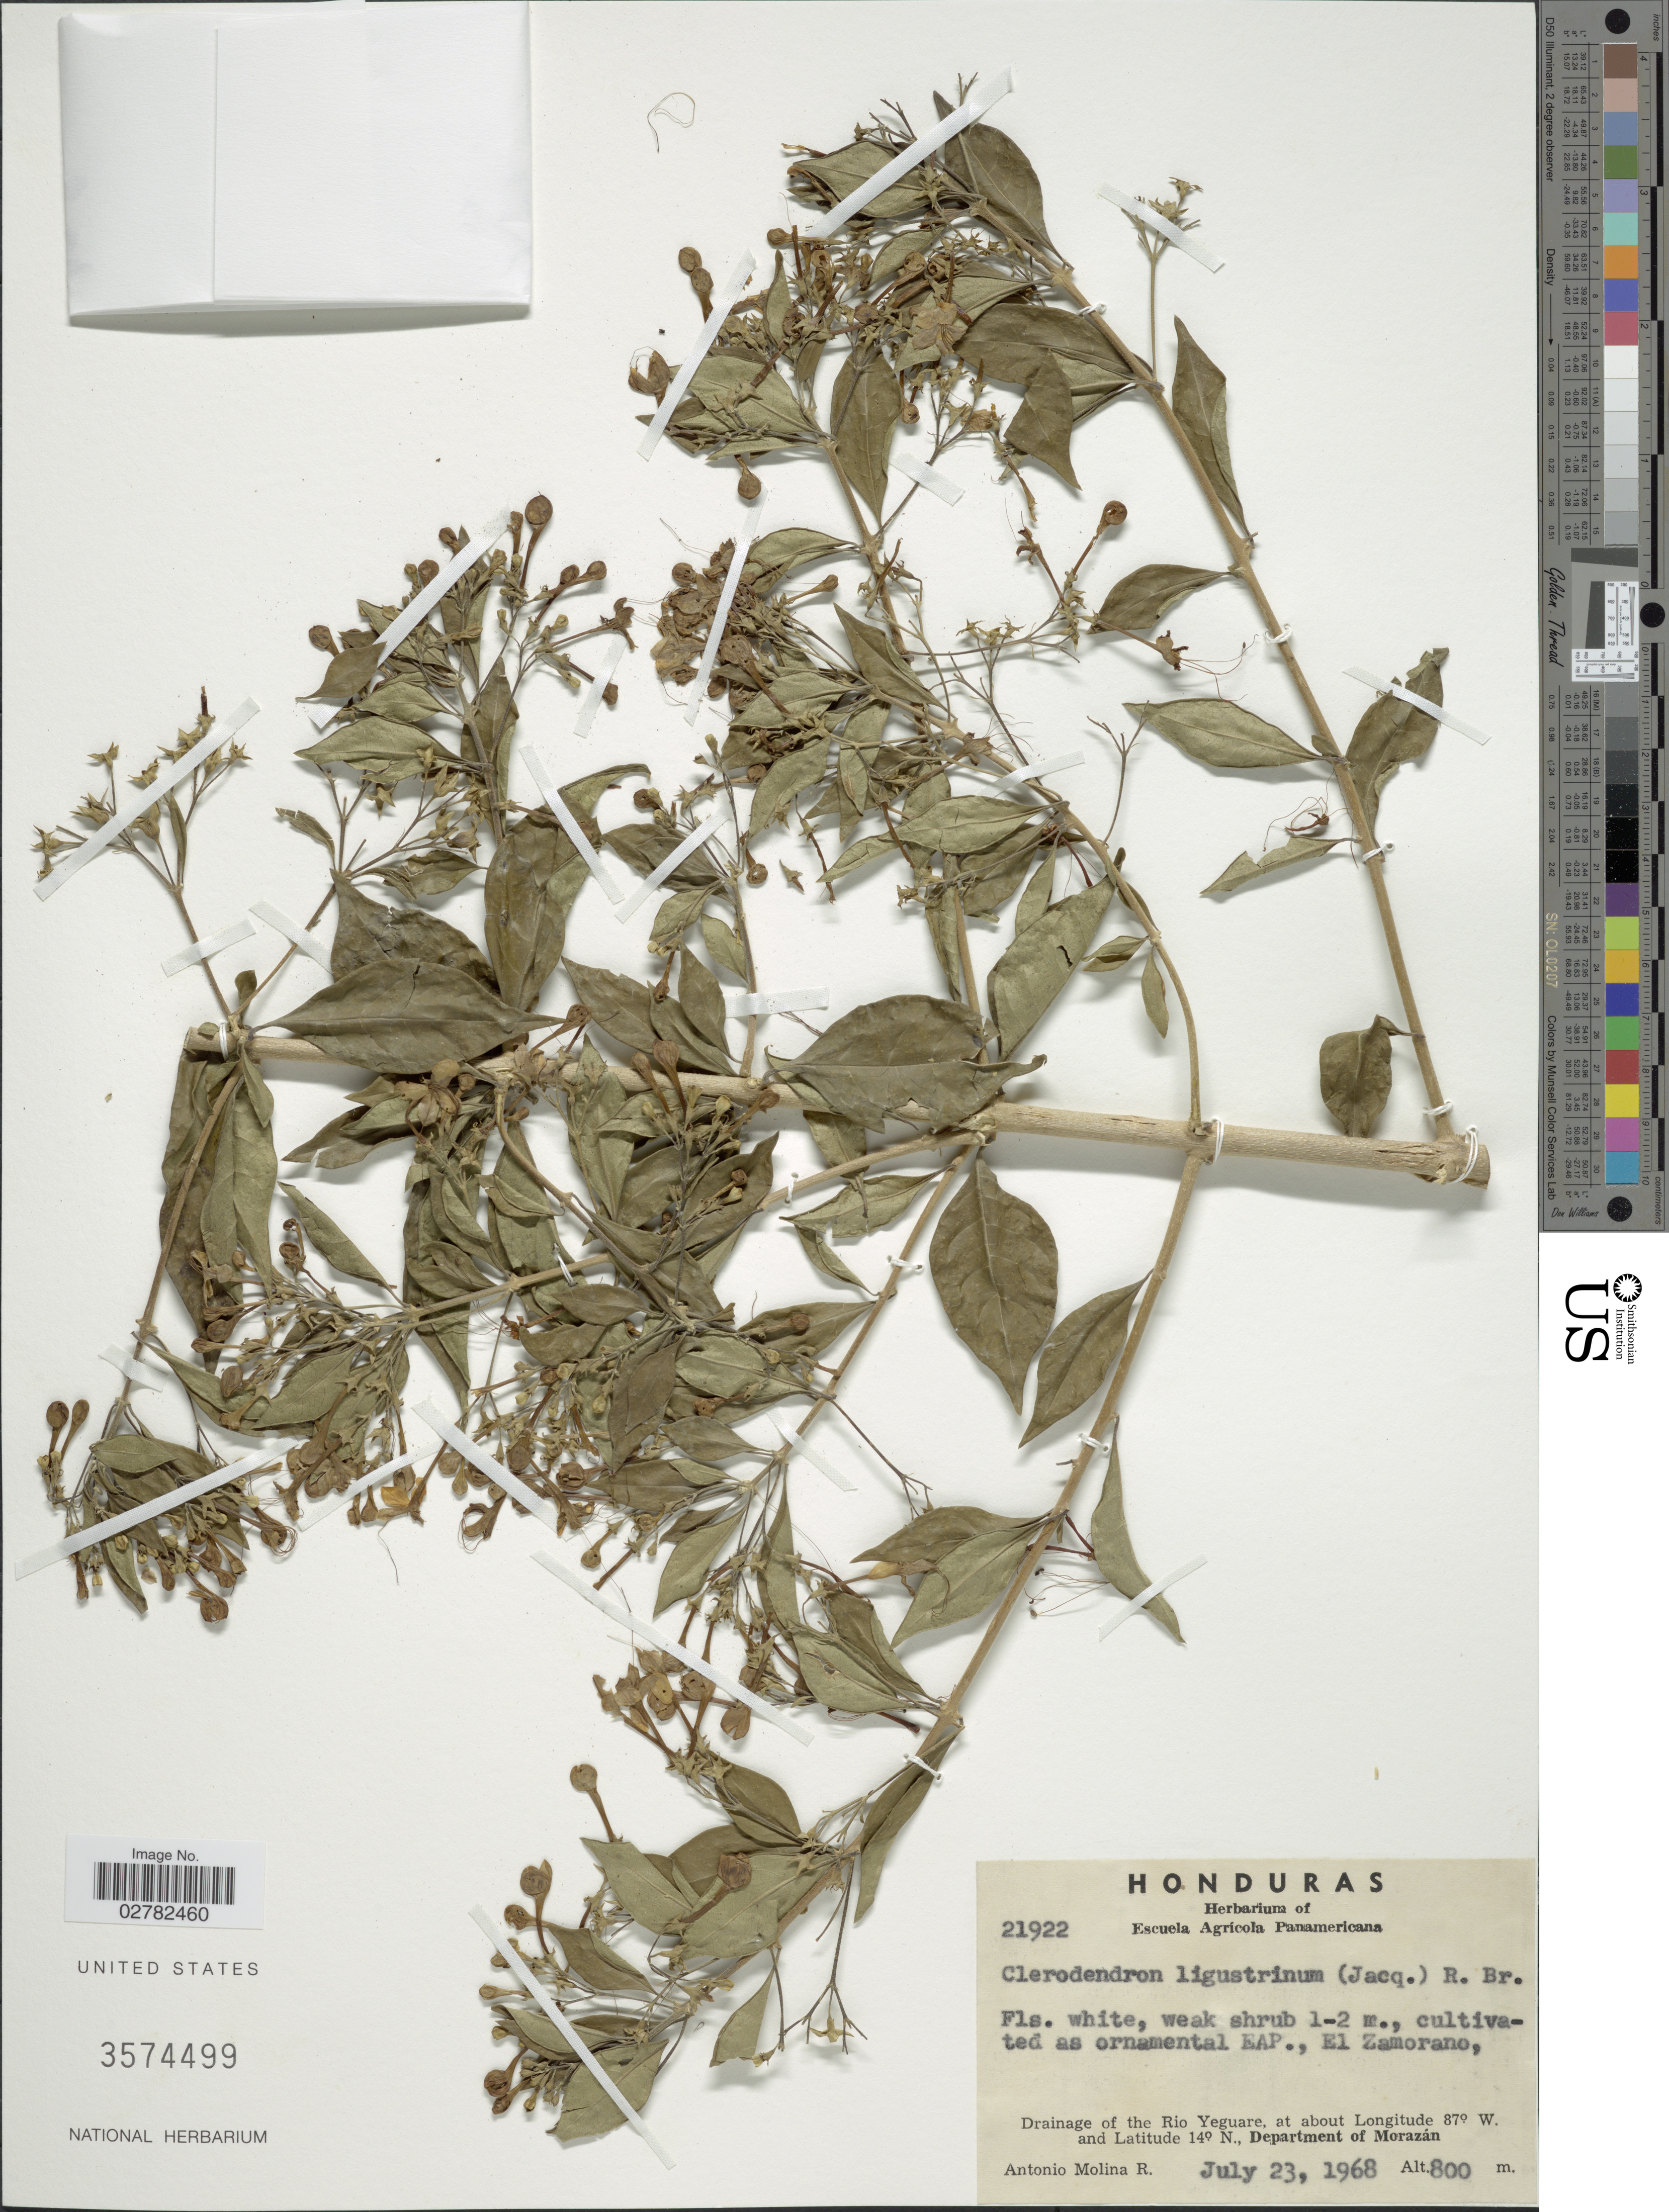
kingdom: Plantae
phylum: Tracheophyta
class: Magnoliopsida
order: Lamiales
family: Lamiaceae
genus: Clerodendrum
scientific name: Clerodendrum ligustrinum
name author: (Jacq.) R. Br.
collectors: A. Molina R.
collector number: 21922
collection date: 1968-07-23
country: Honduras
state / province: Fco. Morazán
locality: Cultivated as ornamental EAP., El Zamorano, Drainage of the Rio Yeguare, Department of Morazán.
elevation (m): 800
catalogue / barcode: US 3574499